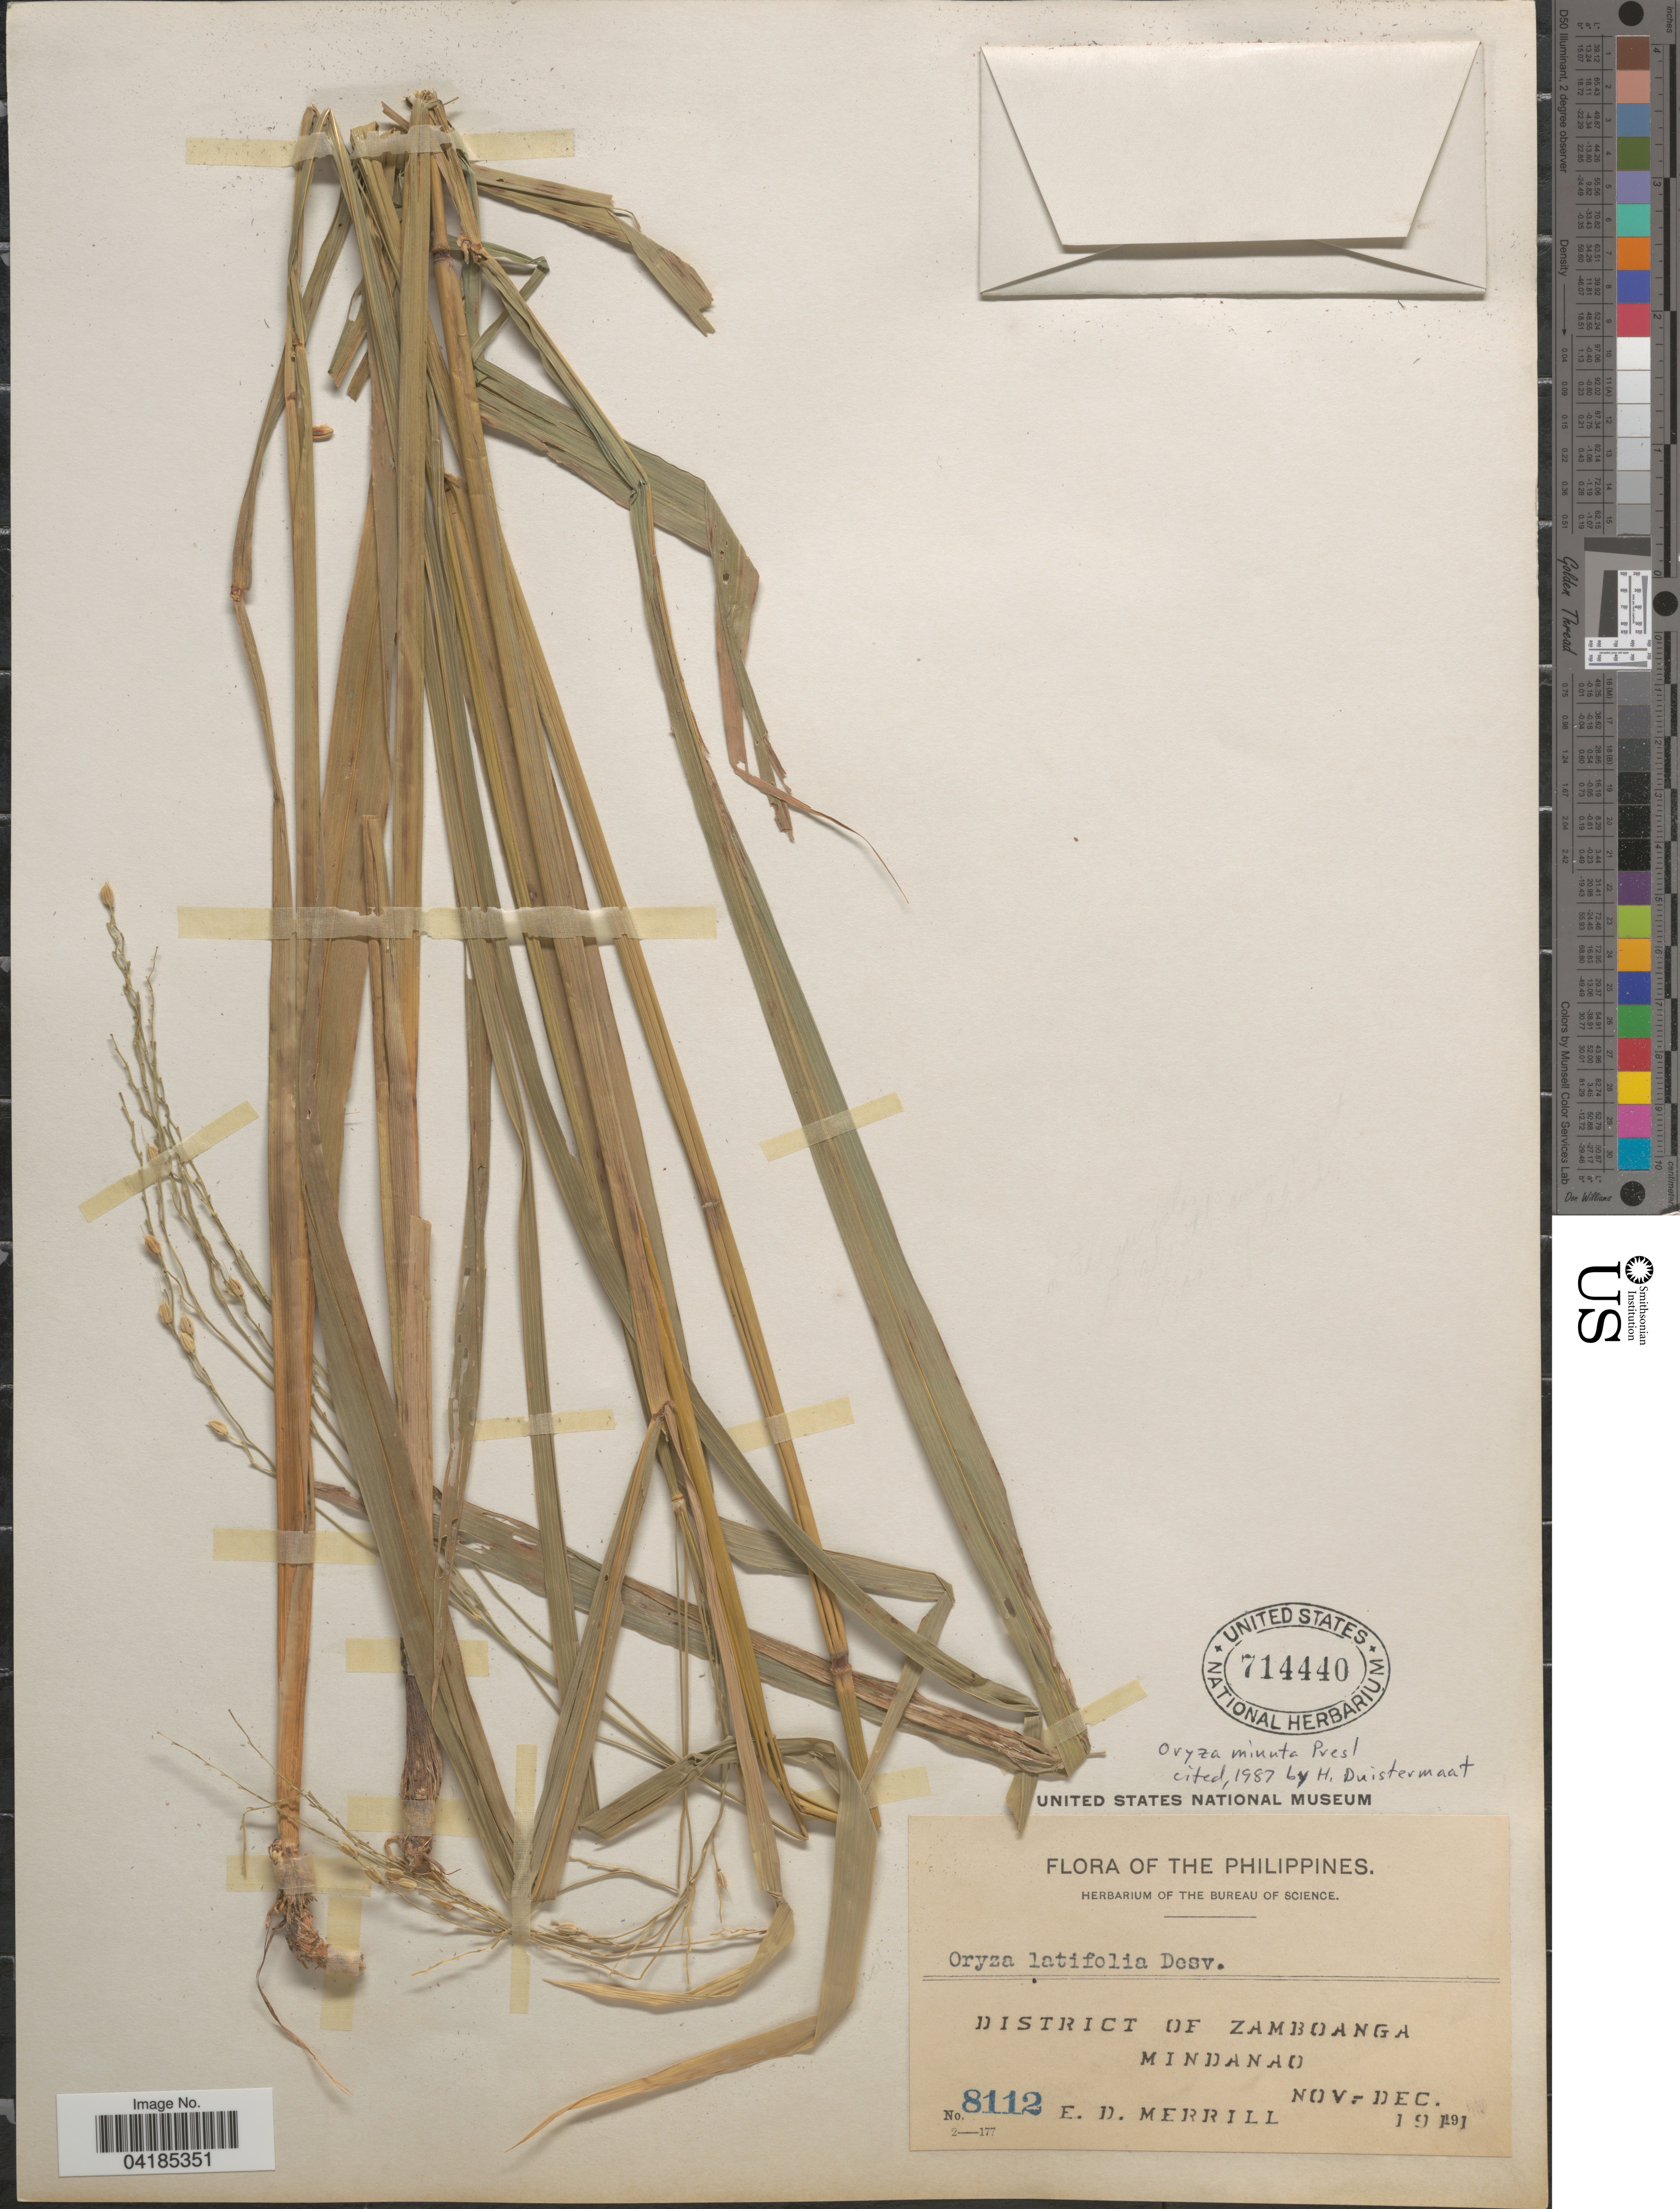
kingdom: Plantae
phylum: Tracheophyta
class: Liliopsida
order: Poales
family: Poaceae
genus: Oryza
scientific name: Oryza latifolia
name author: Desv.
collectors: E. D. Merrill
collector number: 8112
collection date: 1911-11/1911-12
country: Philippines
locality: District of Zamboanga. Mindanao.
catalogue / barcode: US 714440